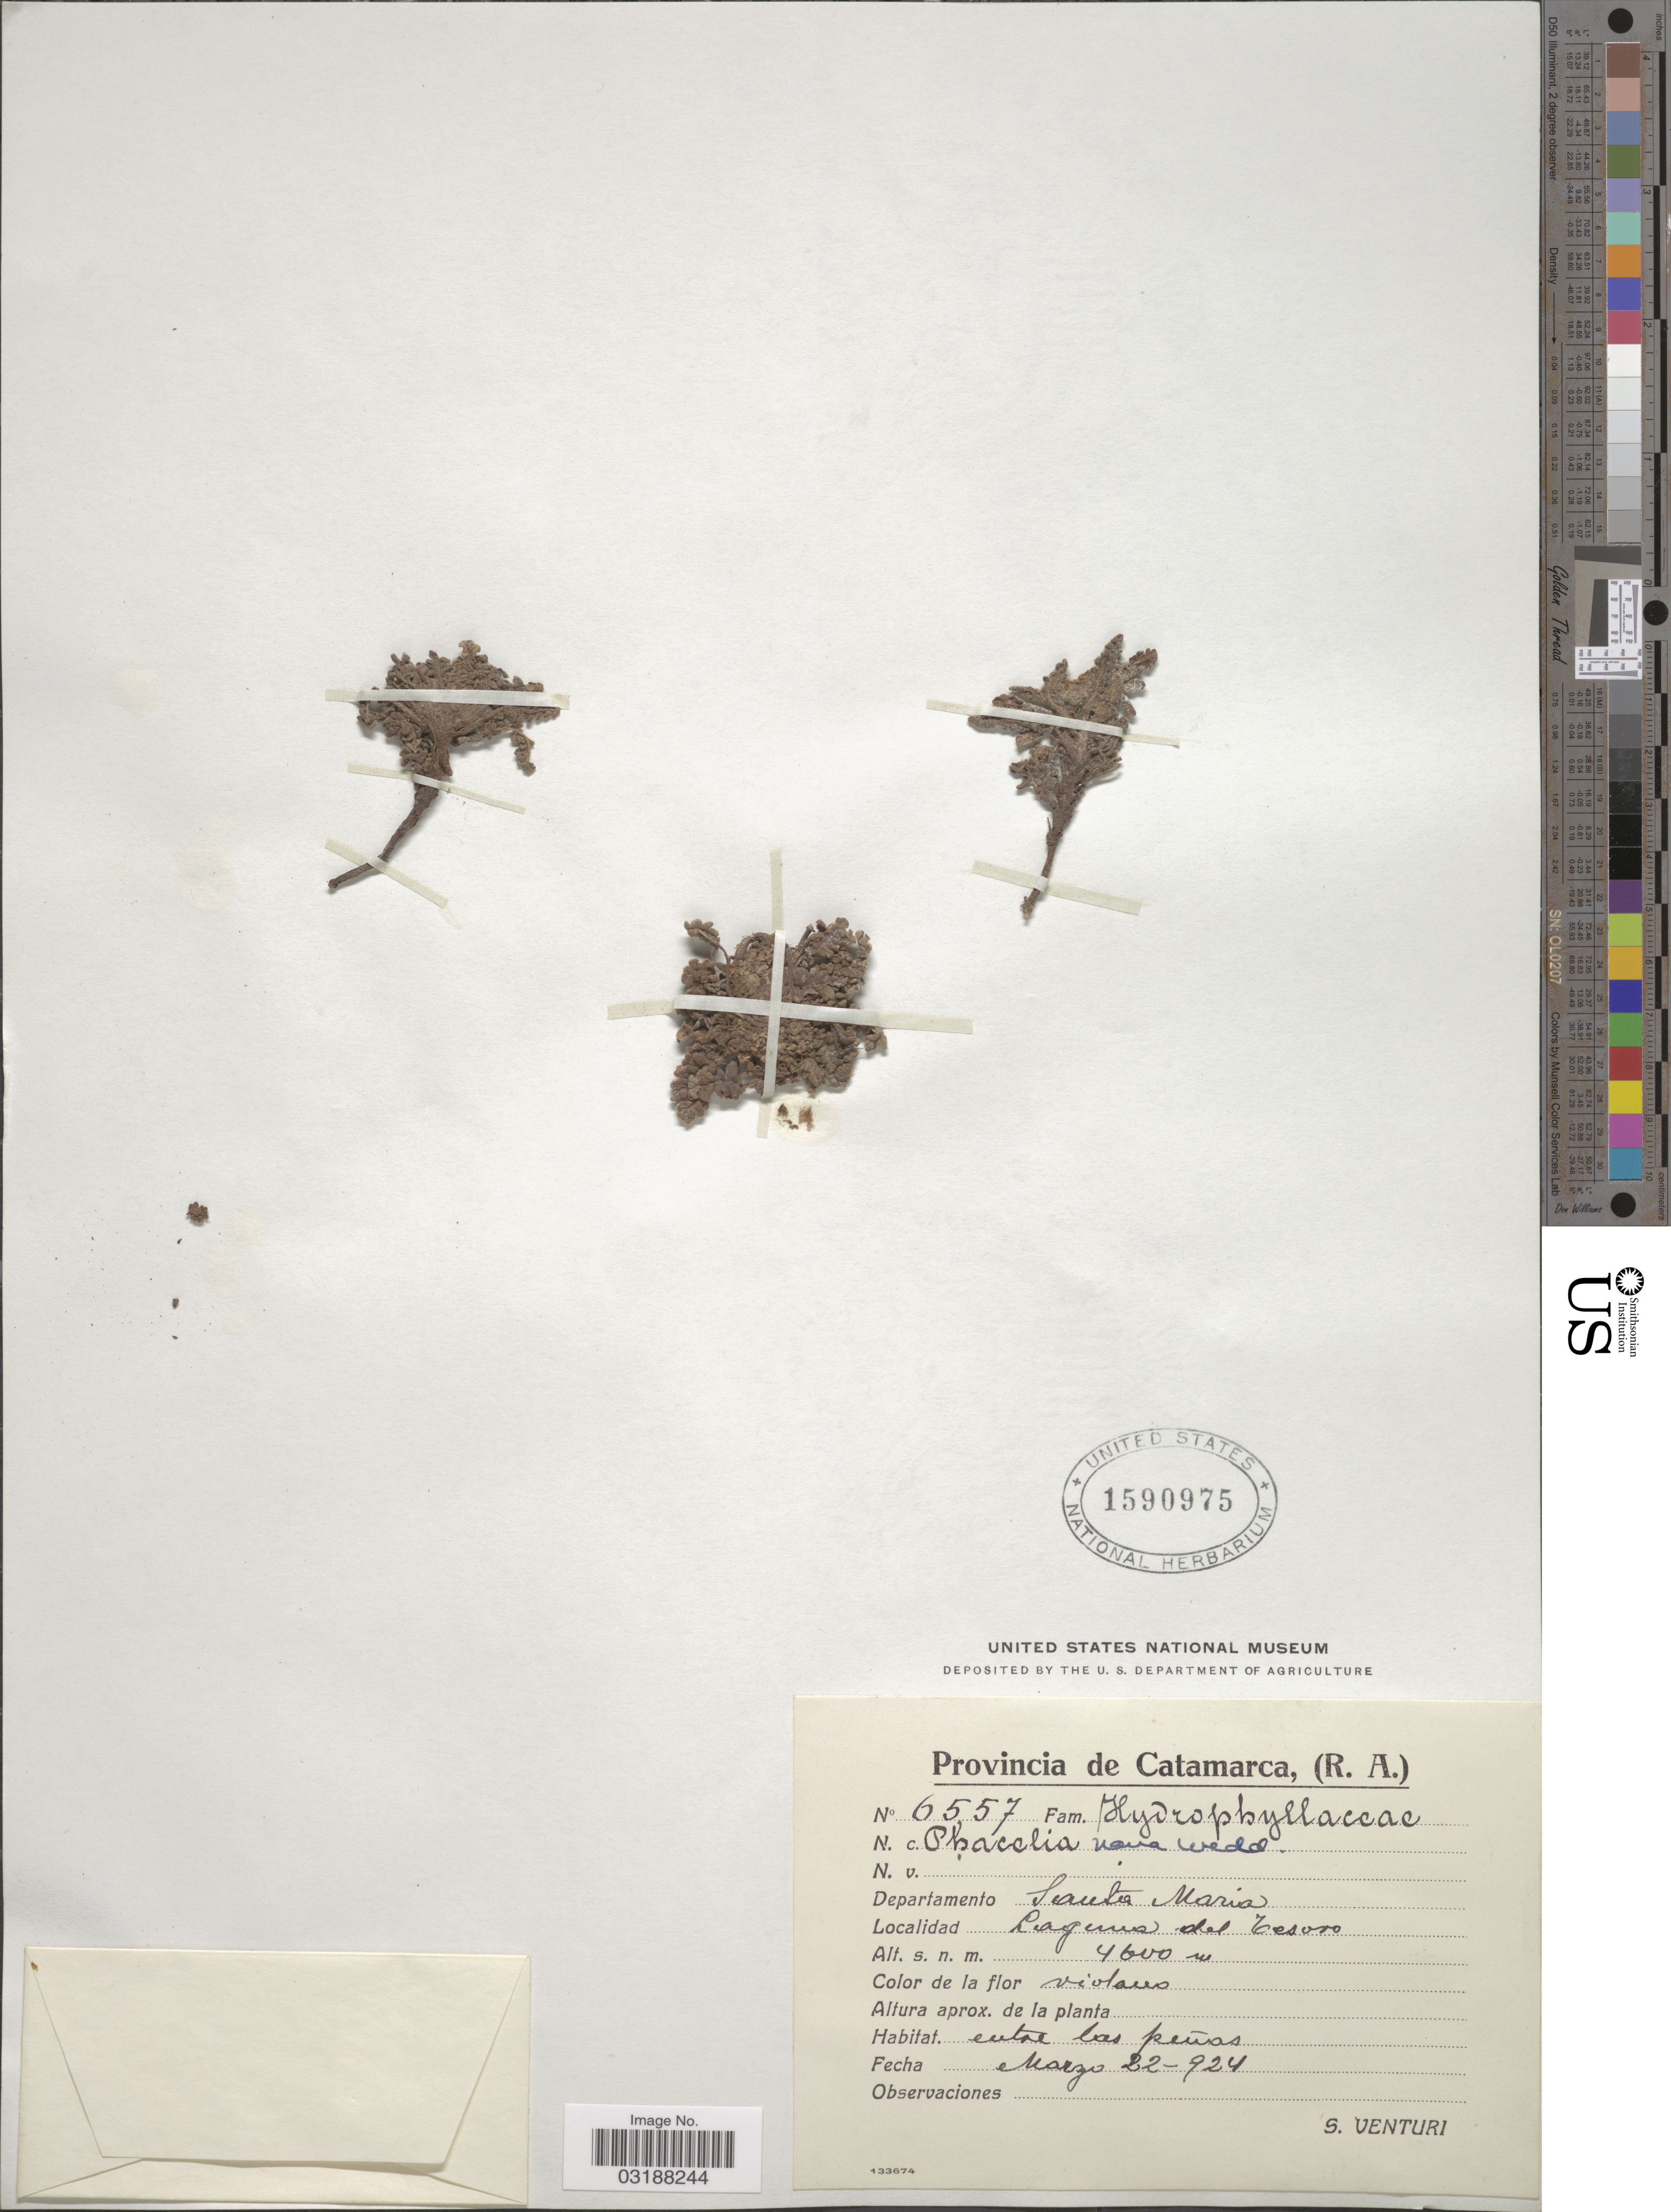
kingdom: Plantae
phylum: Tracheophyta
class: Magnoliopsida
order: Boraginales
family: Hydrophyllaceae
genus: Phacelia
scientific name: Phacelia nana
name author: Wedd.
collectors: S. Venturi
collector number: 6557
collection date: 1924-03-22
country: Argentina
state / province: Catamarca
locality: Provincia de Catamarca, (R.A.) Departamento Santa Maria, Laguna del Tesoro.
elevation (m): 4600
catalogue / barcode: US 1590975